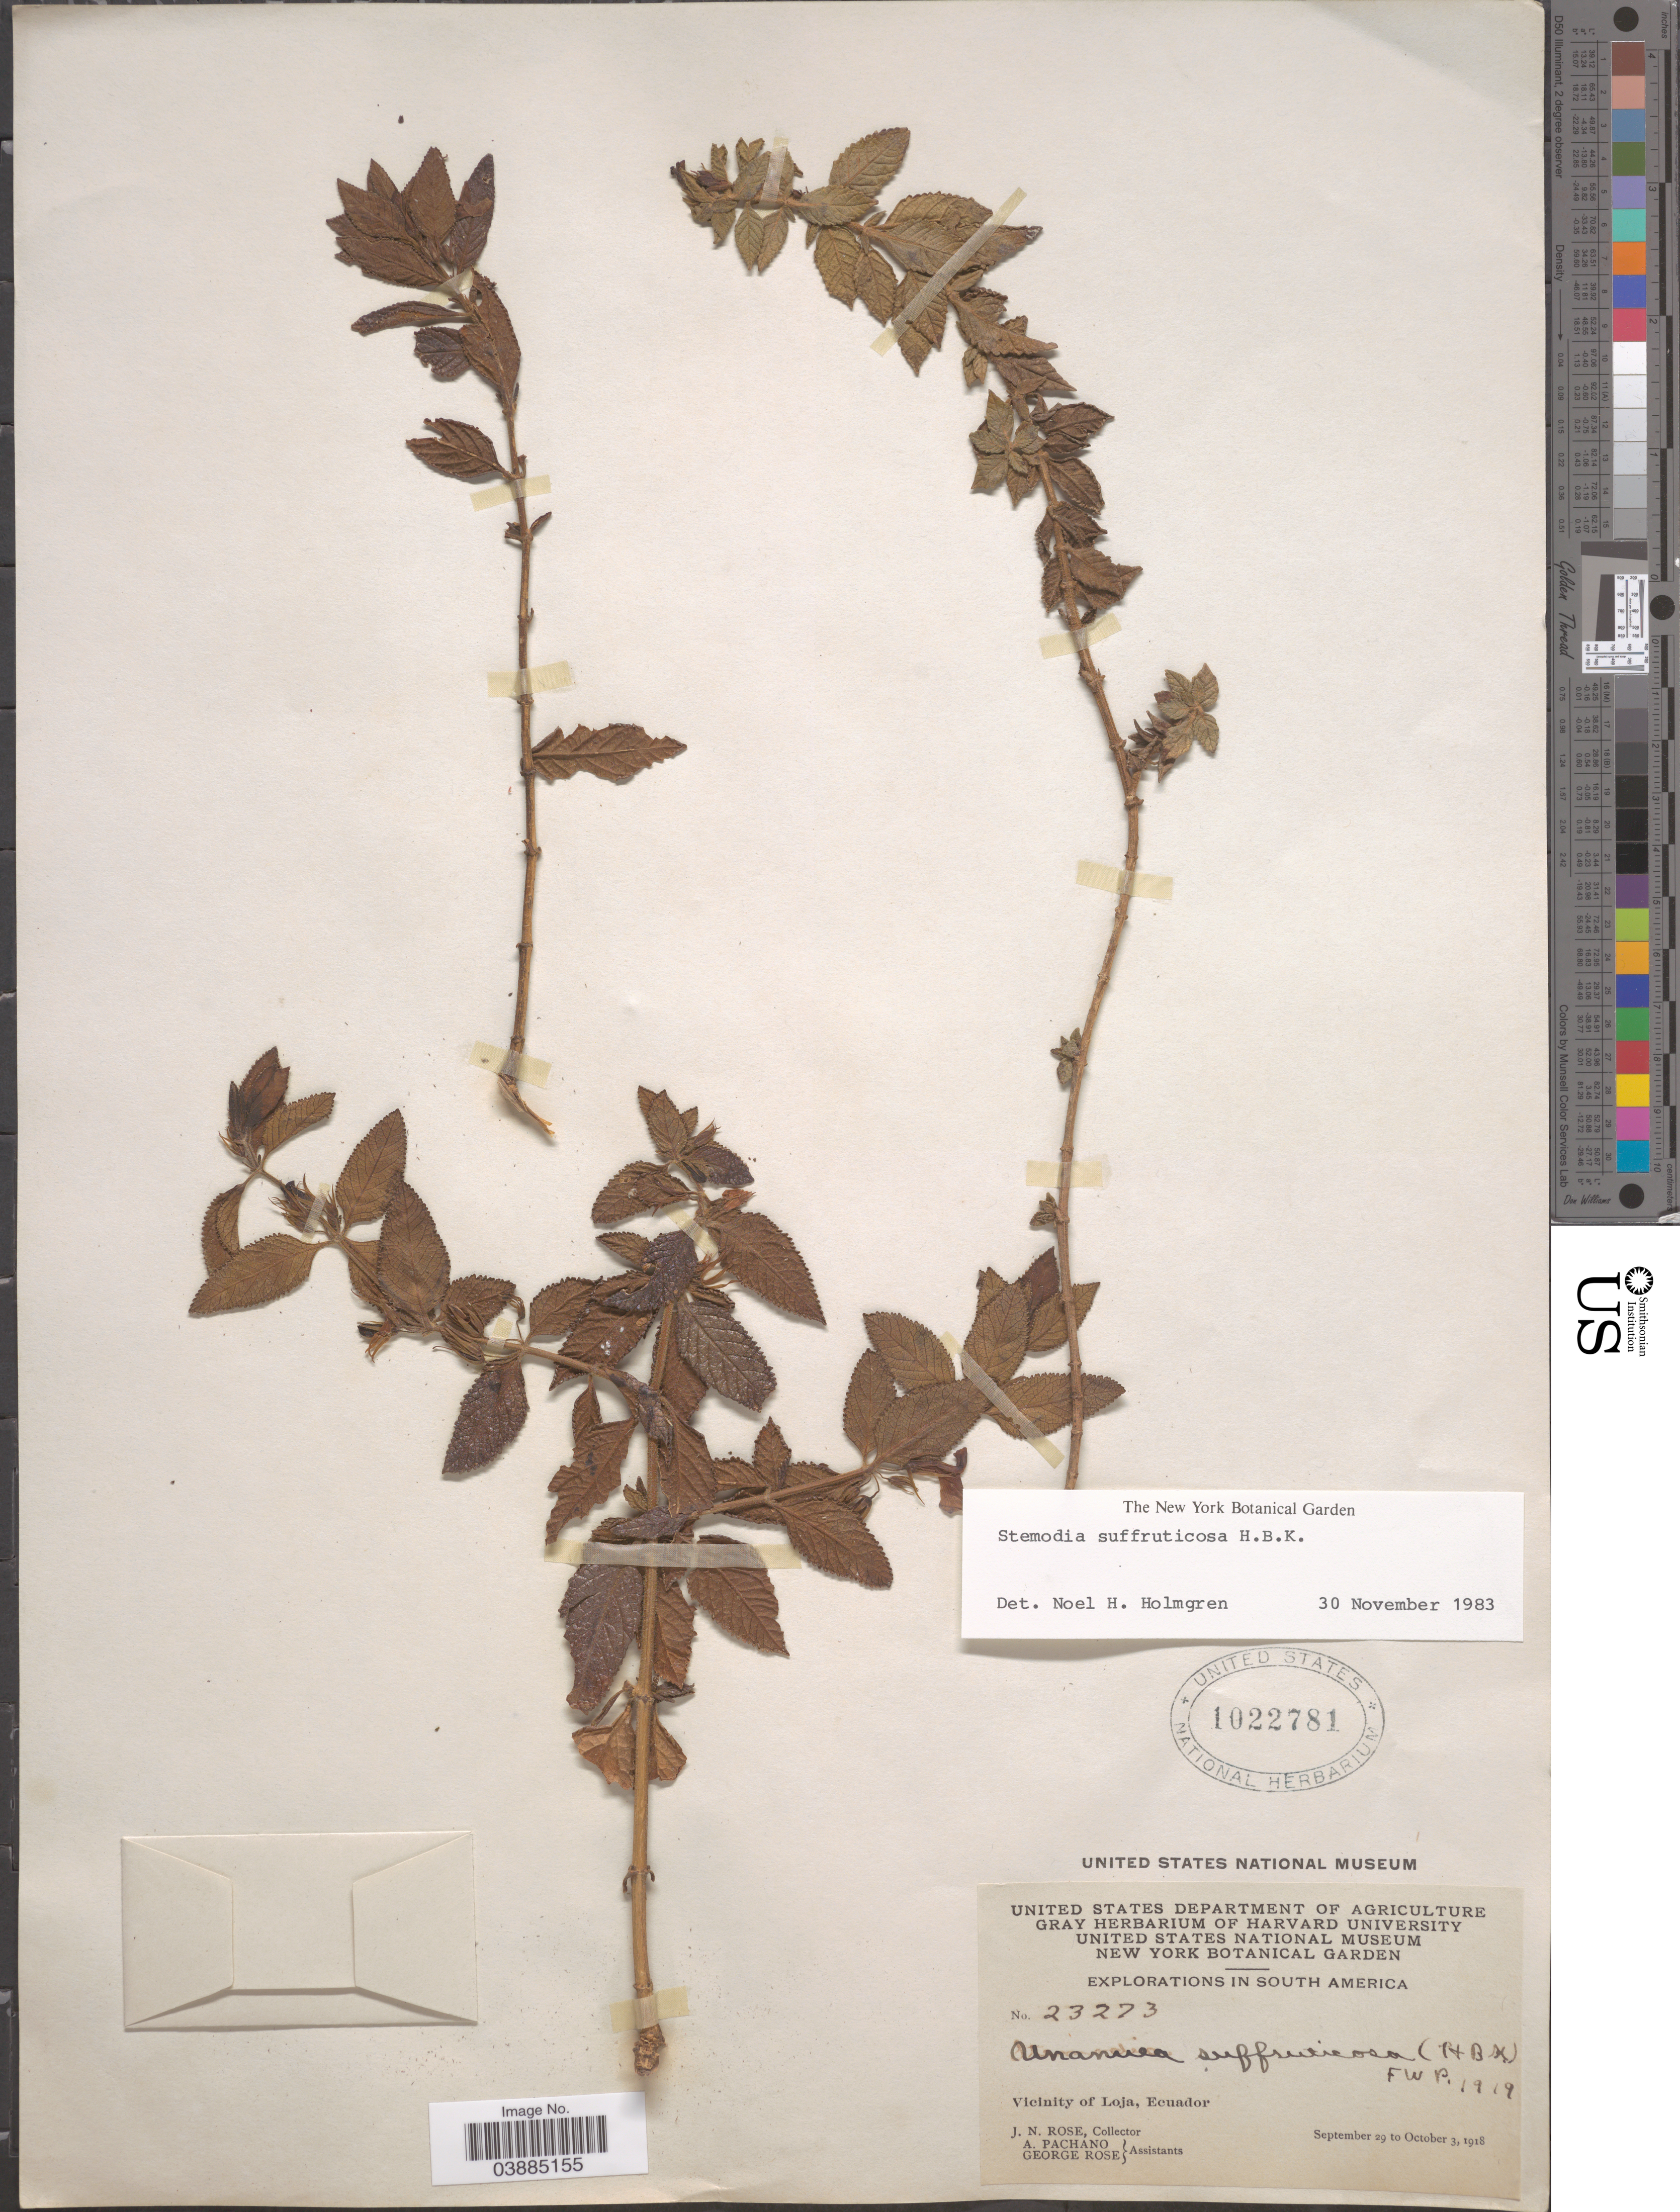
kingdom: Plantae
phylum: Tracheophyta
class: Magnoliopsida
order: Lamiales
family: Plantaginaceae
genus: Stemodia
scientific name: Stemodia suffruticosa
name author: Kunth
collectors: J. N. Rose, A. Pachano & G. Rose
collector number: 23273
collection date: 1918-09-29/1918-10-03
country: Ecuador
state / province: Loja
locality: Vicinity of Loja.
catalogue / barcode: US 1022781